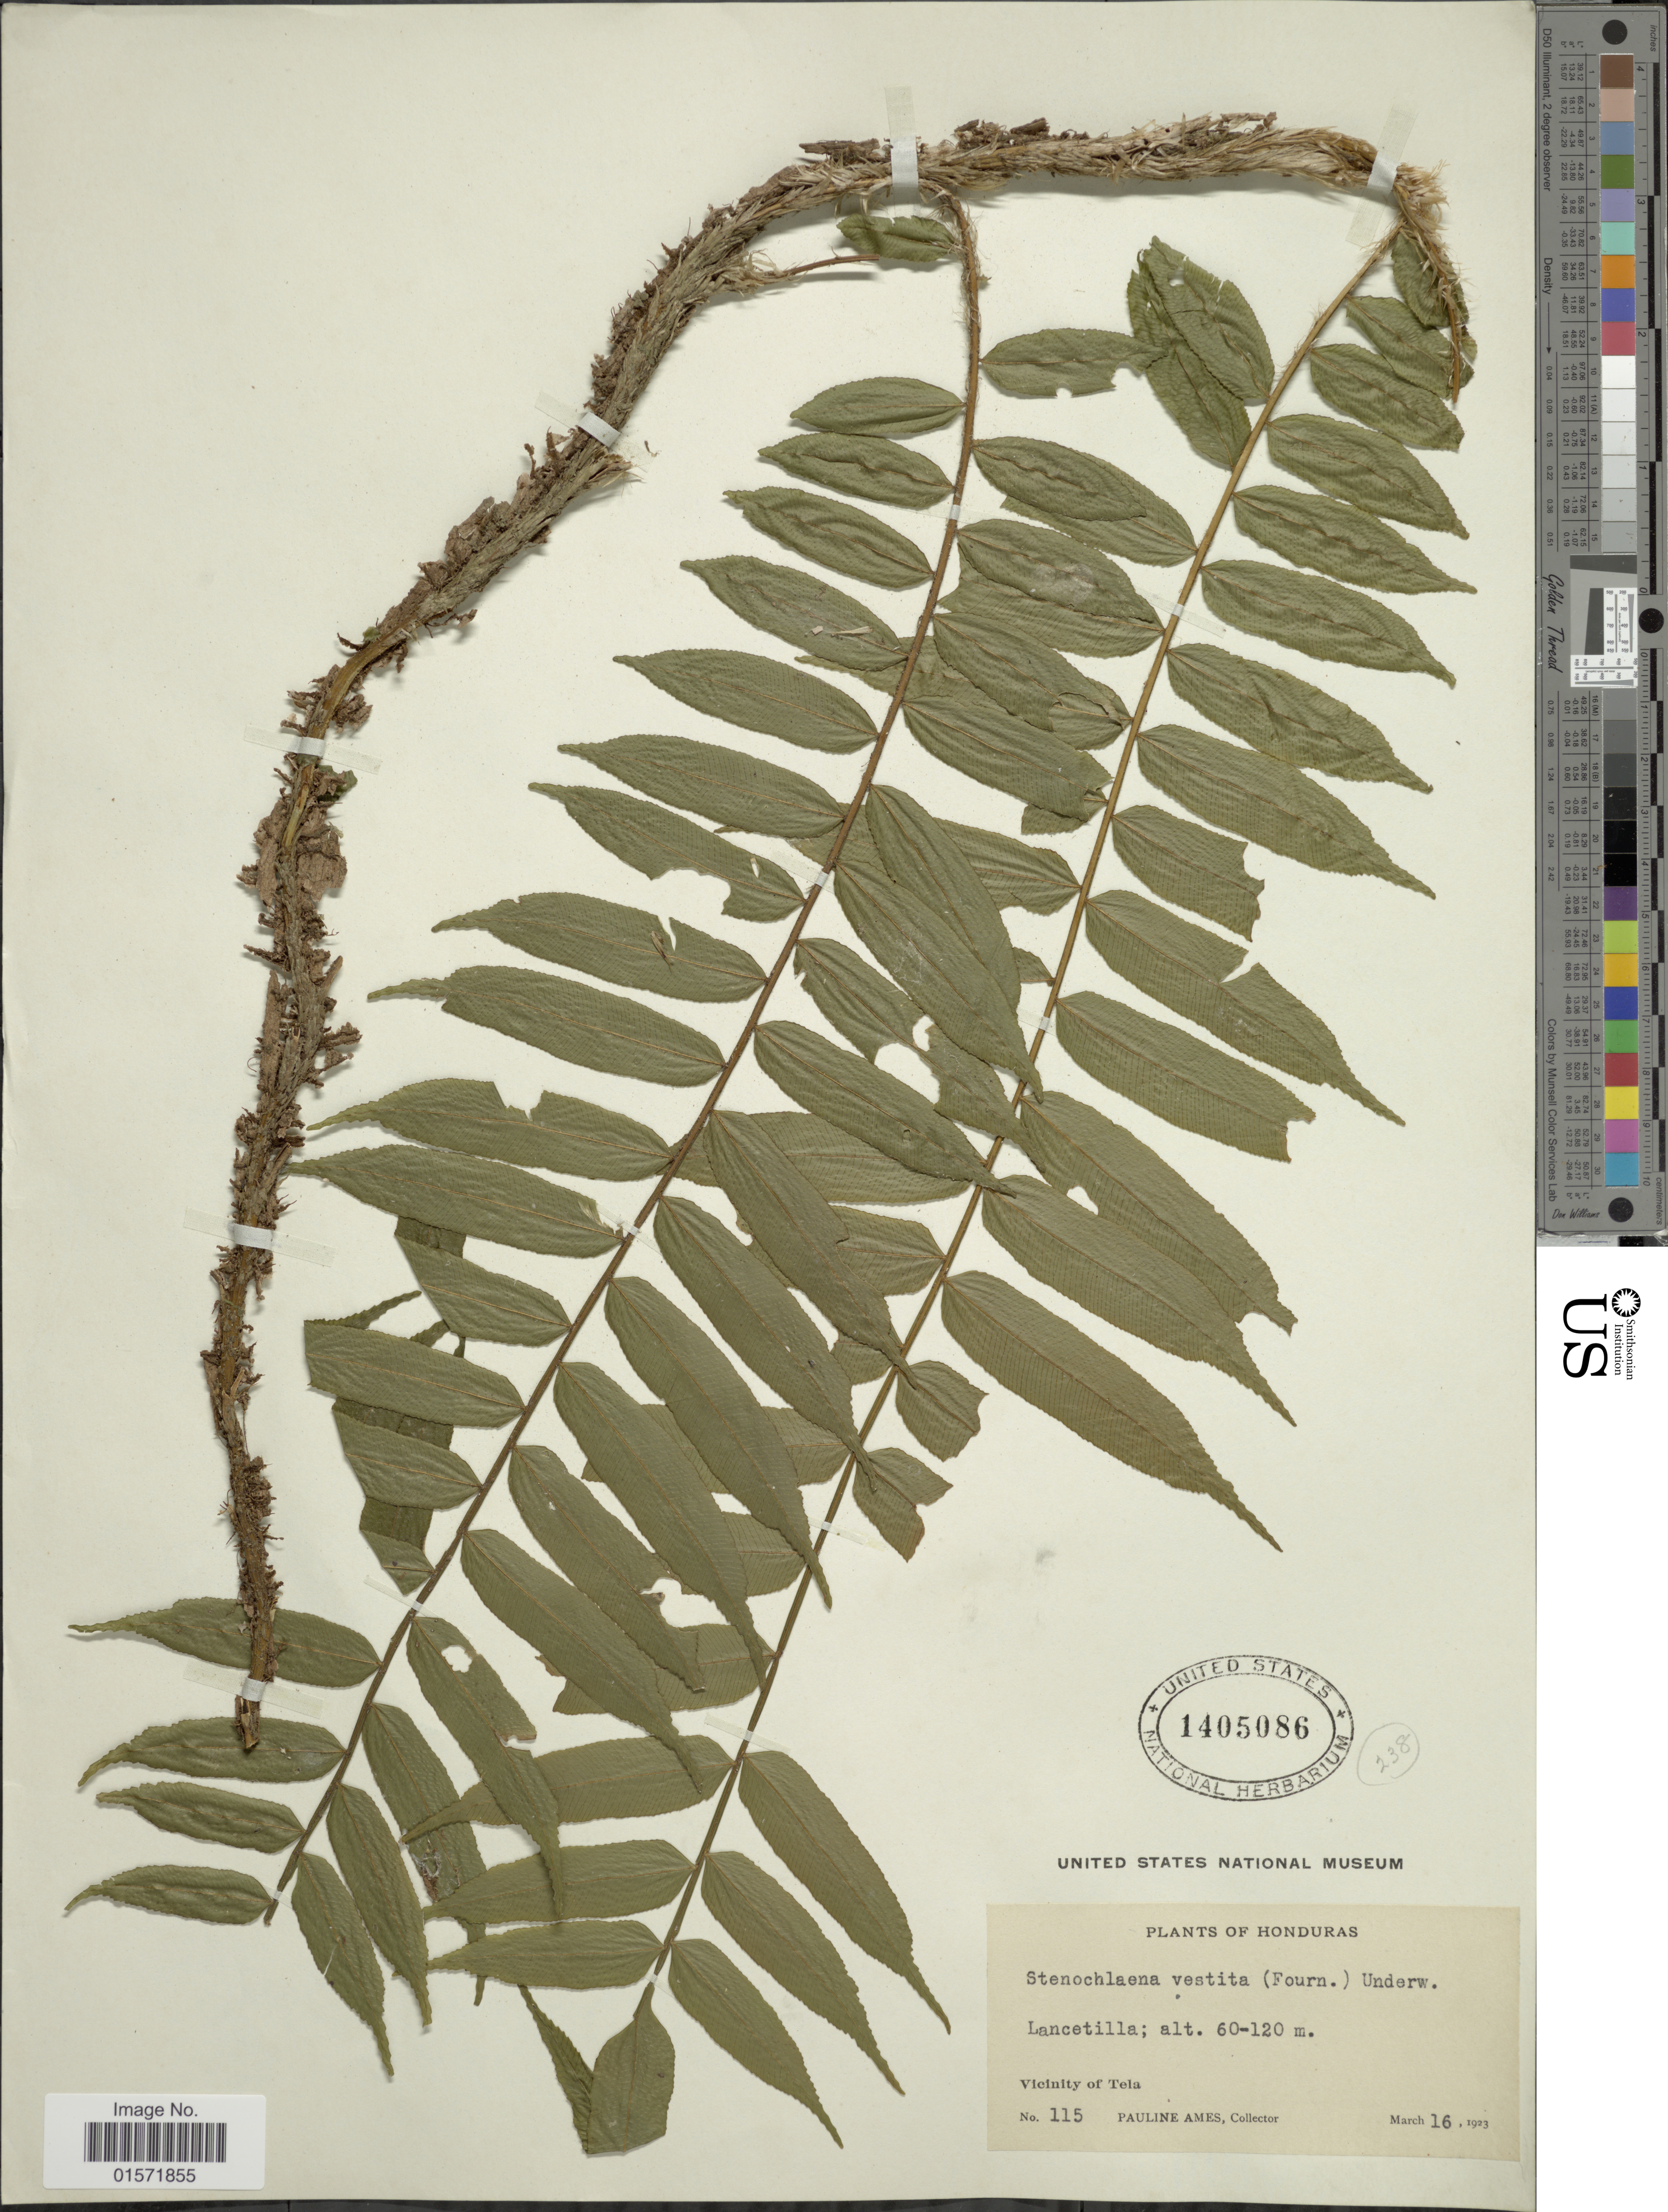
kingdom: Plantae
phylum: Tracheophyta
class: Polypodiopsida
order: Polypodiales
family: Lomariopsidaceae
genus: Lomariopsis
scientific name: Lomariopsis vestita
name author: E. Fourn.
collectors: P. Ames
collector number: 115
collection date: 1923-03-16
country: Honduras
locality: Lancetilla, Vicinity of Tela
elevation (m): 60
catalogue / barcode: US 1405086